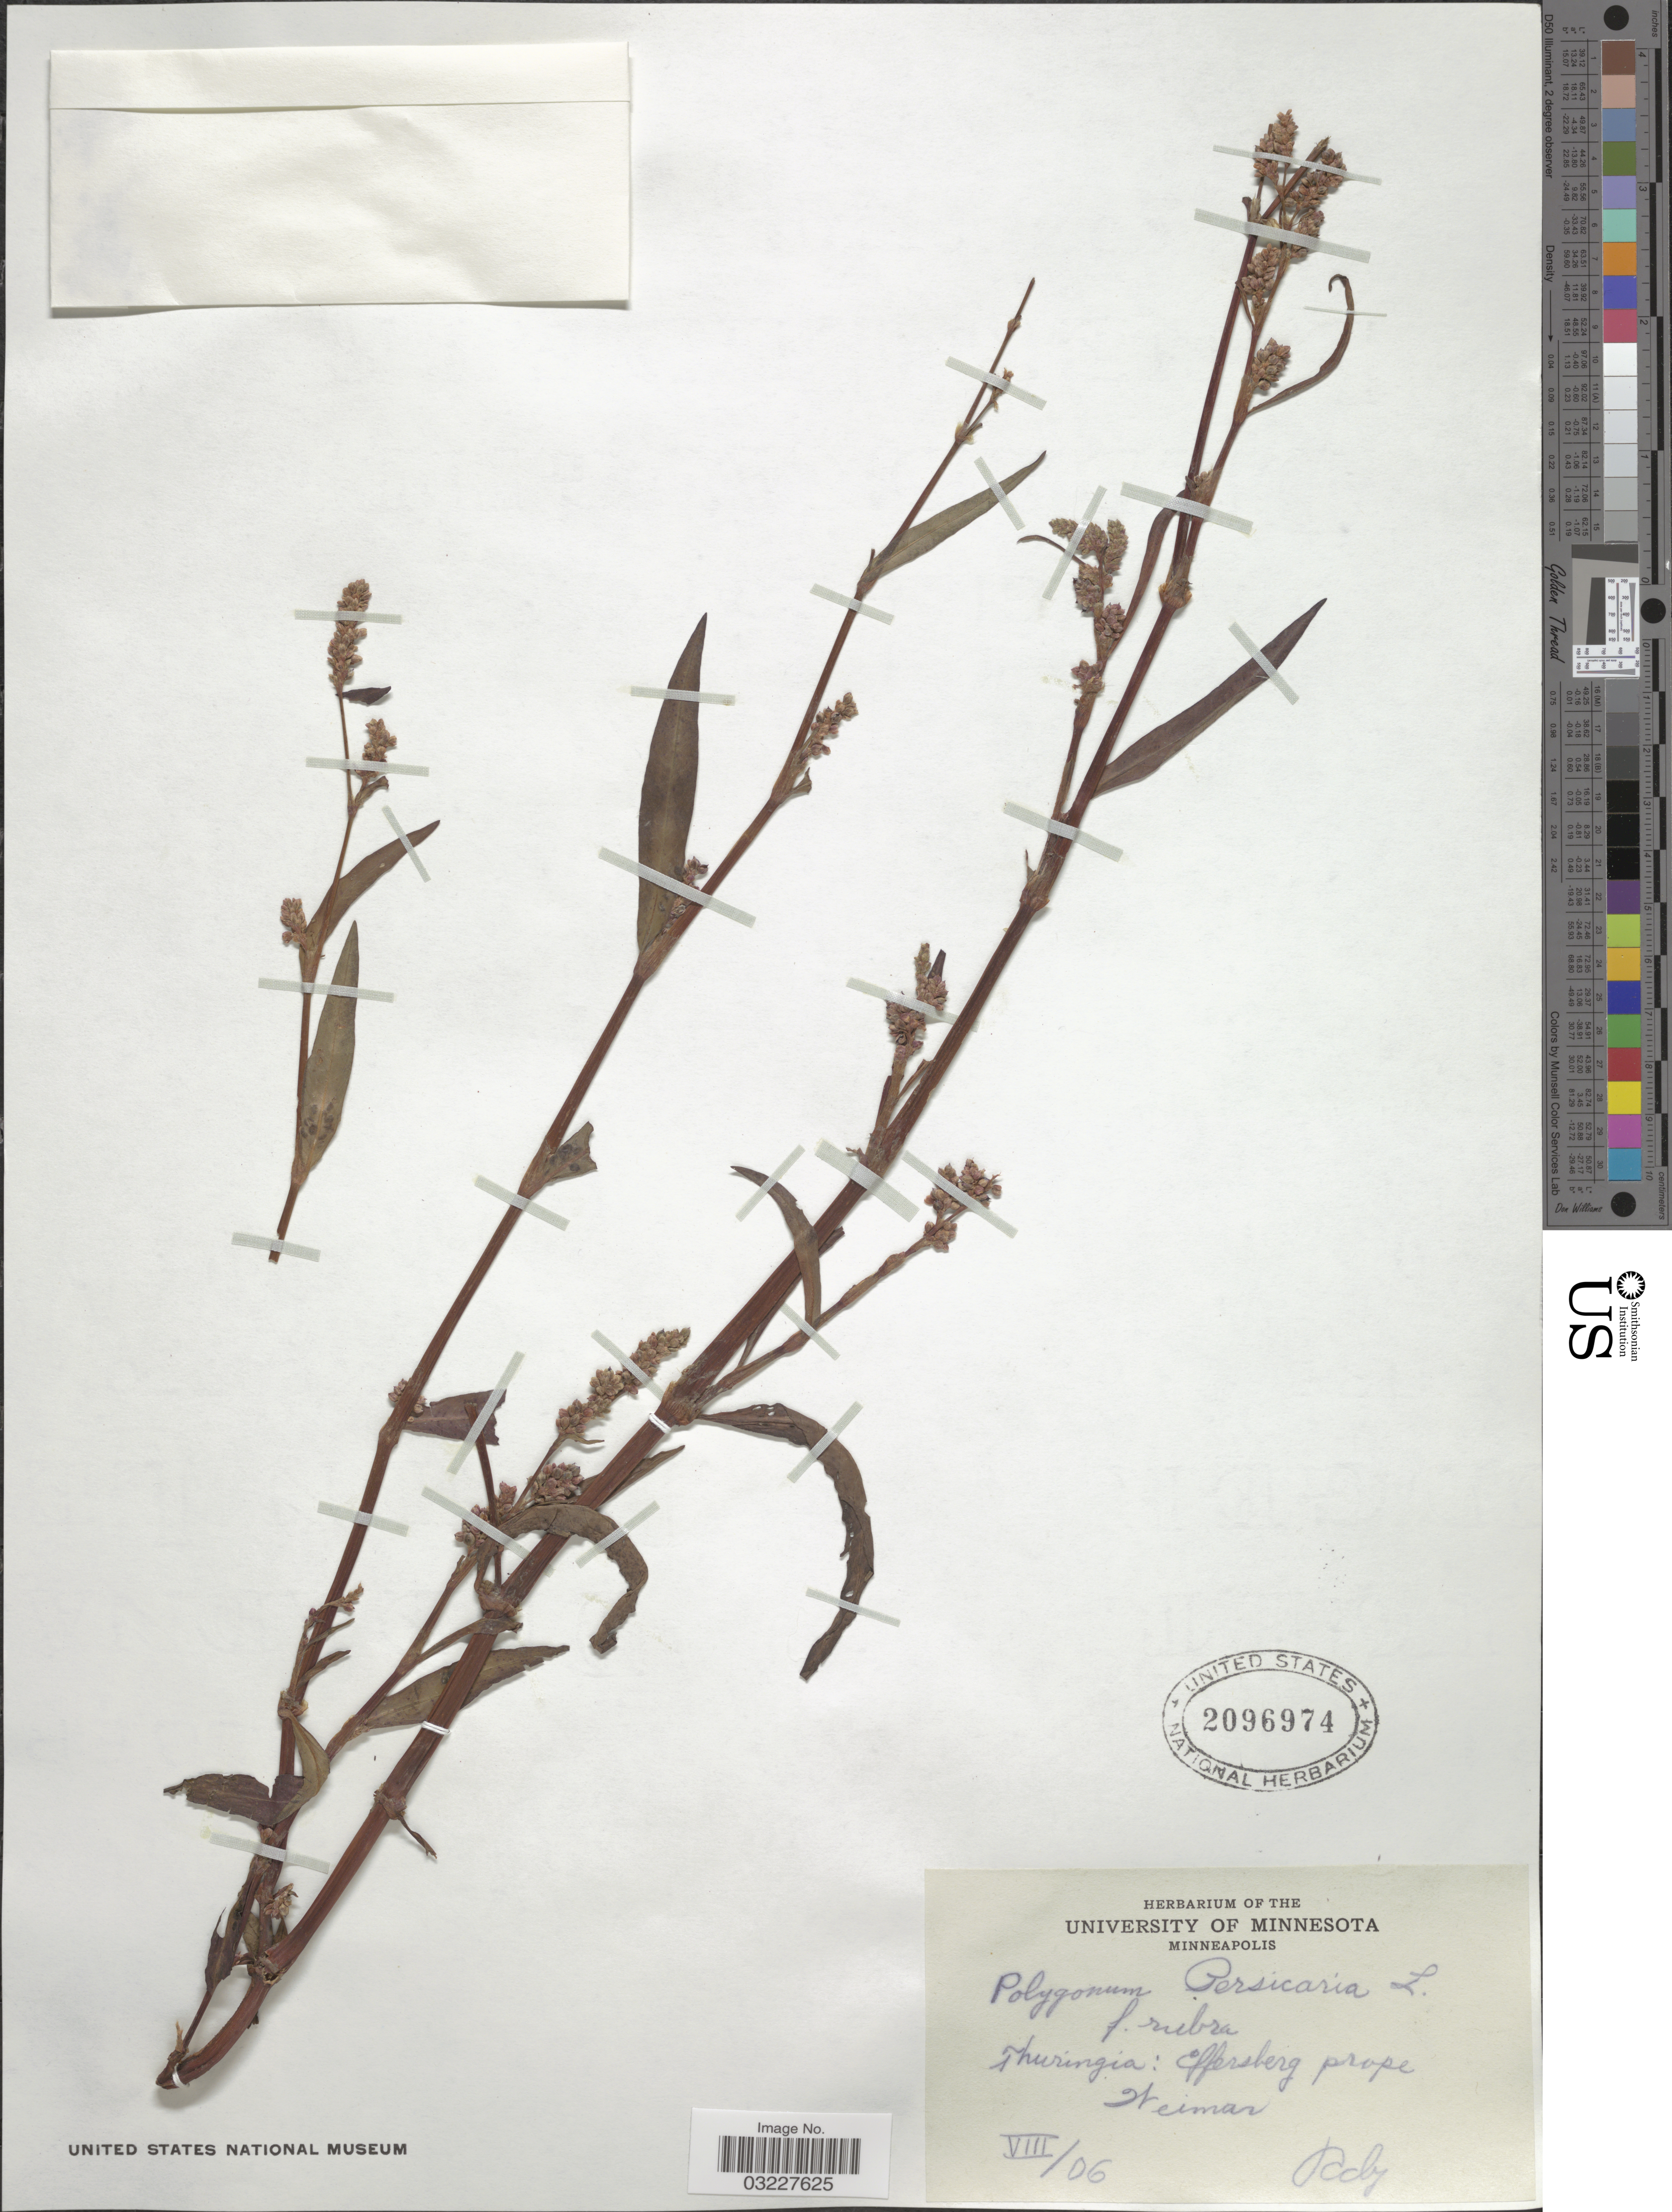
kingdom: Plantae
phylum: Tracheophyta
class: Magnoliopsida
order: Caryophyllales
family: Polygonaceae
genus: Polygonum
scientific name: Polygonum persicaria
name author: L.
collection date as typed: Transcribed d/m/y: /8/6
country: Germany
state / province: Thuringia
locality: Thuringia: Effersberg prope Weimar.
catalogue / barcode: US 2096974